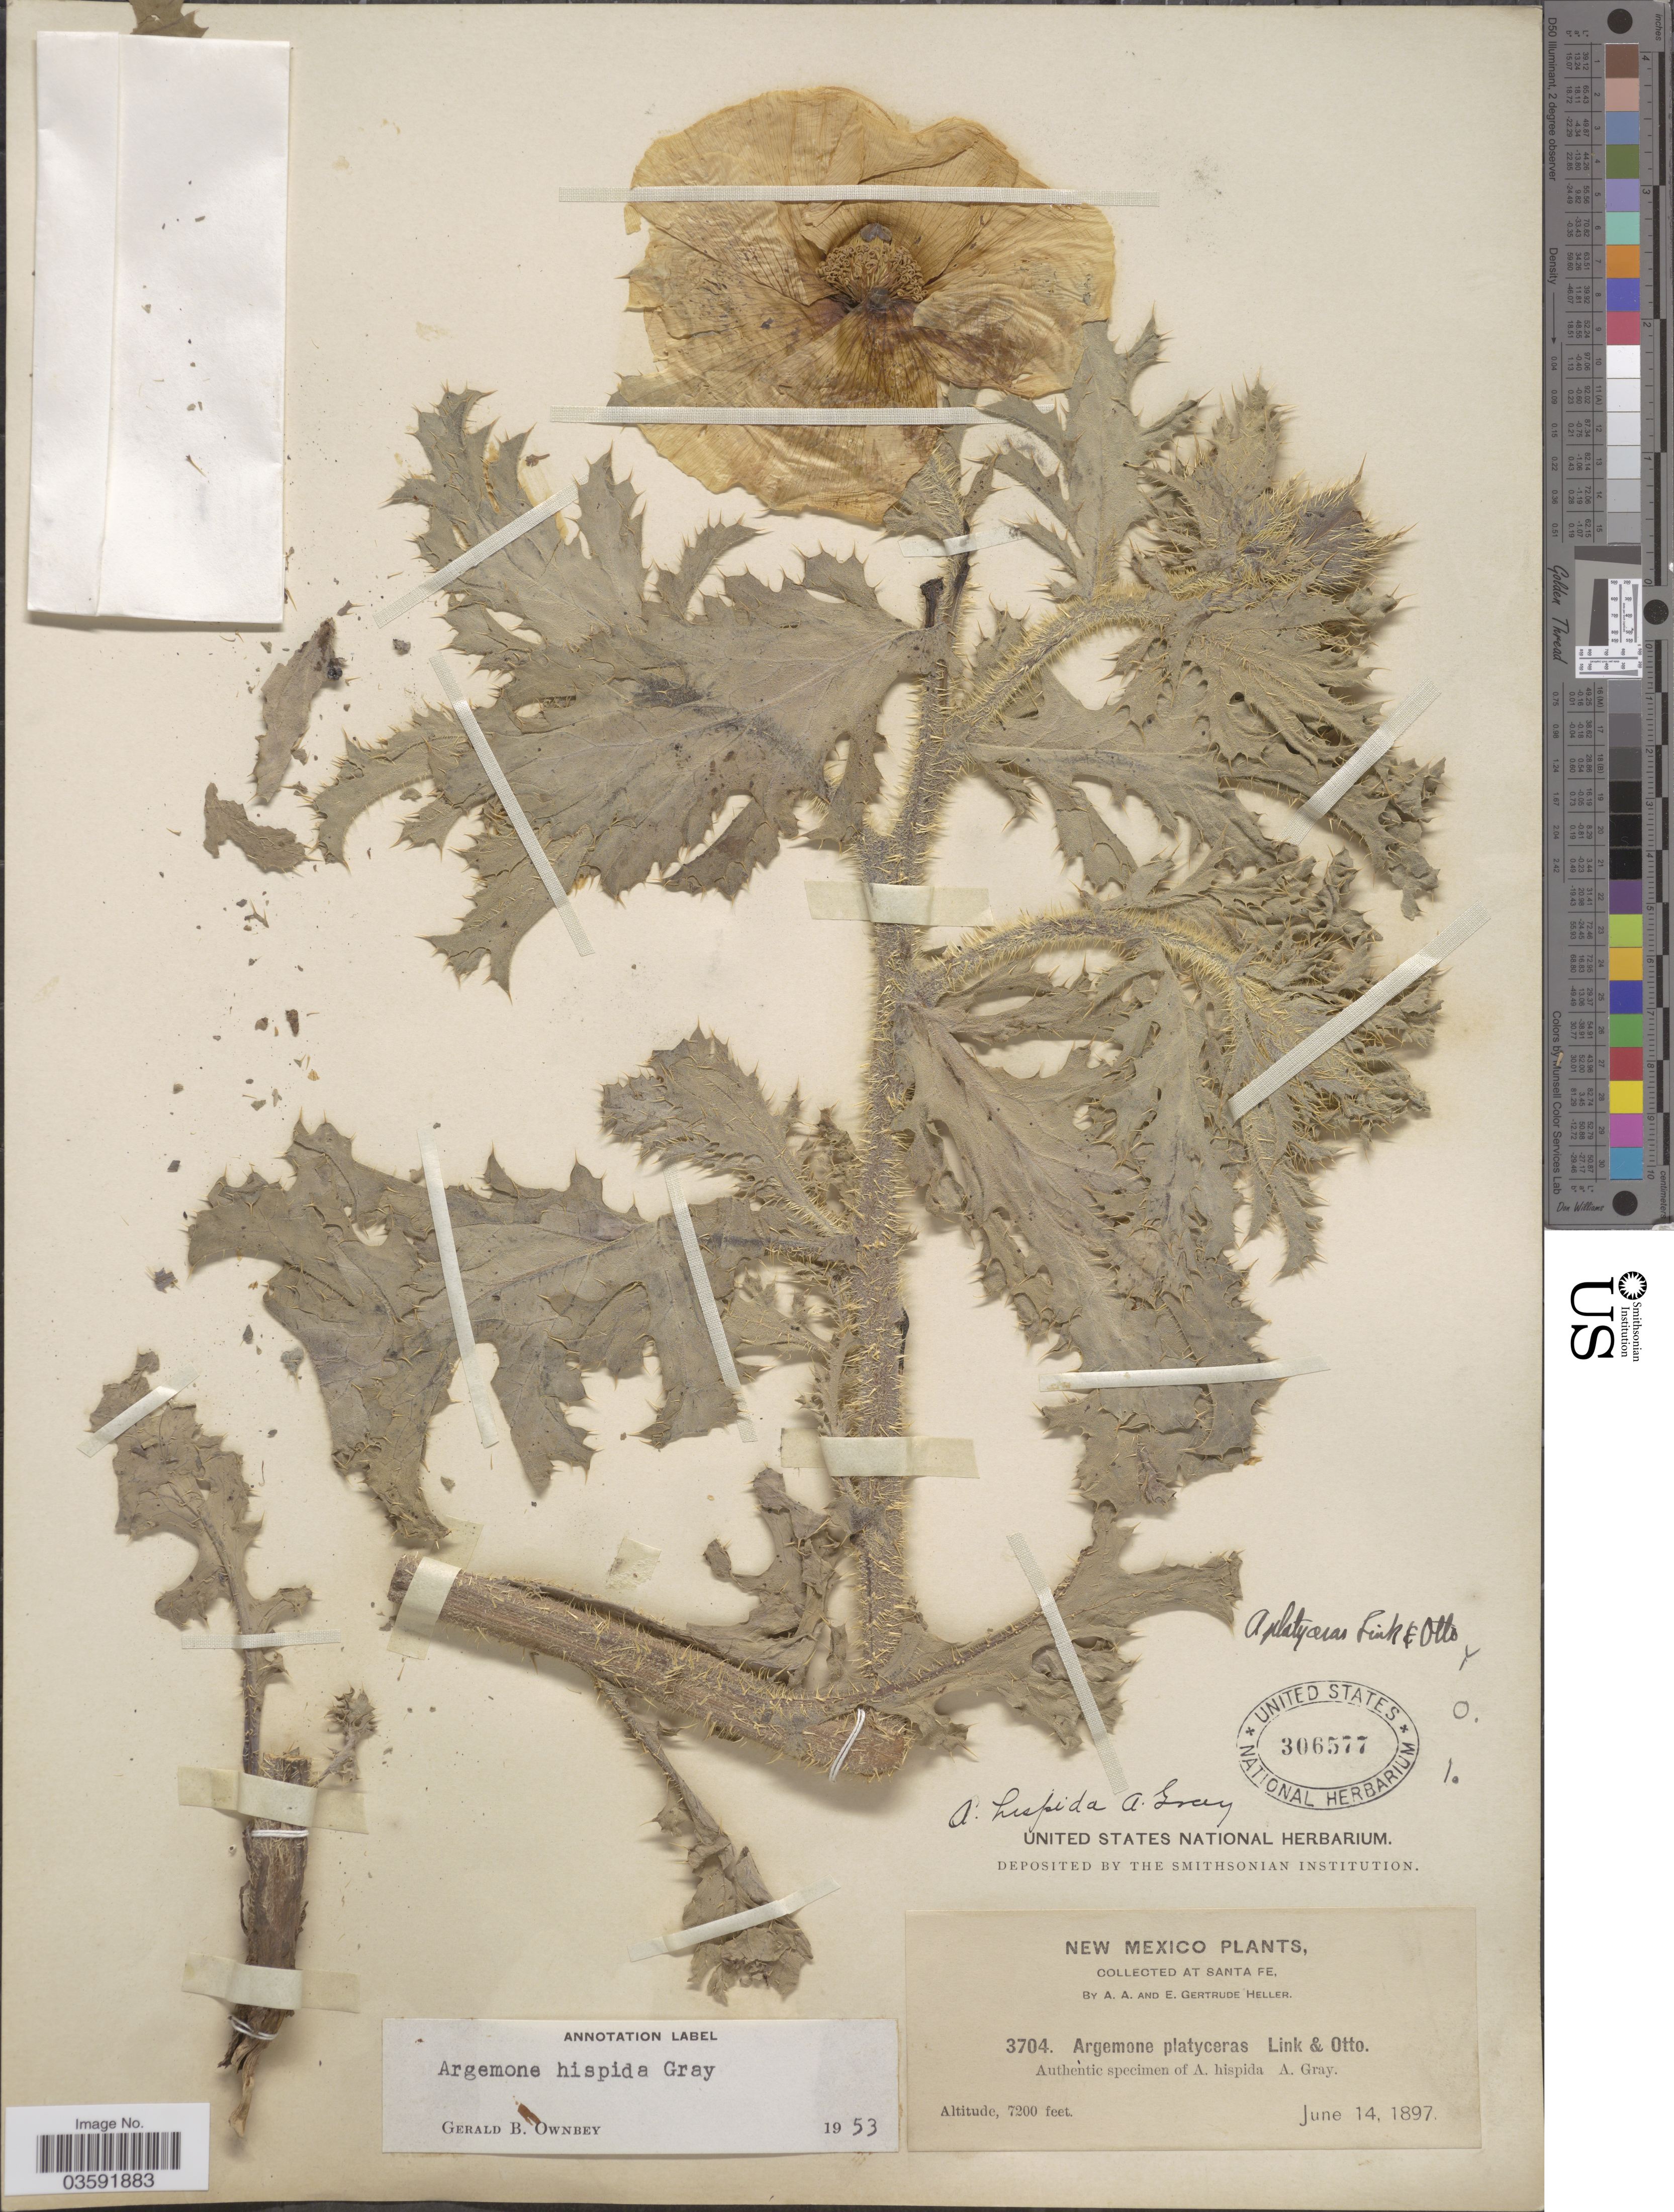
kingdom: Plantae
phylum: Tracheophyta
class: Magnoliopsida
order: Ranunculales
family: Papaveraceae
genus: Argemone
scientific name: Argemone hispida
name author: A. Gray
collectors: A. A. Heller & E. G. Heller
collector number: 3704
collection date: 1897-06-14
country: United States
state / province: New Mexico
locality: At Santa Fe.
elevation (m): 2195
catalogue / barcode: US 306577